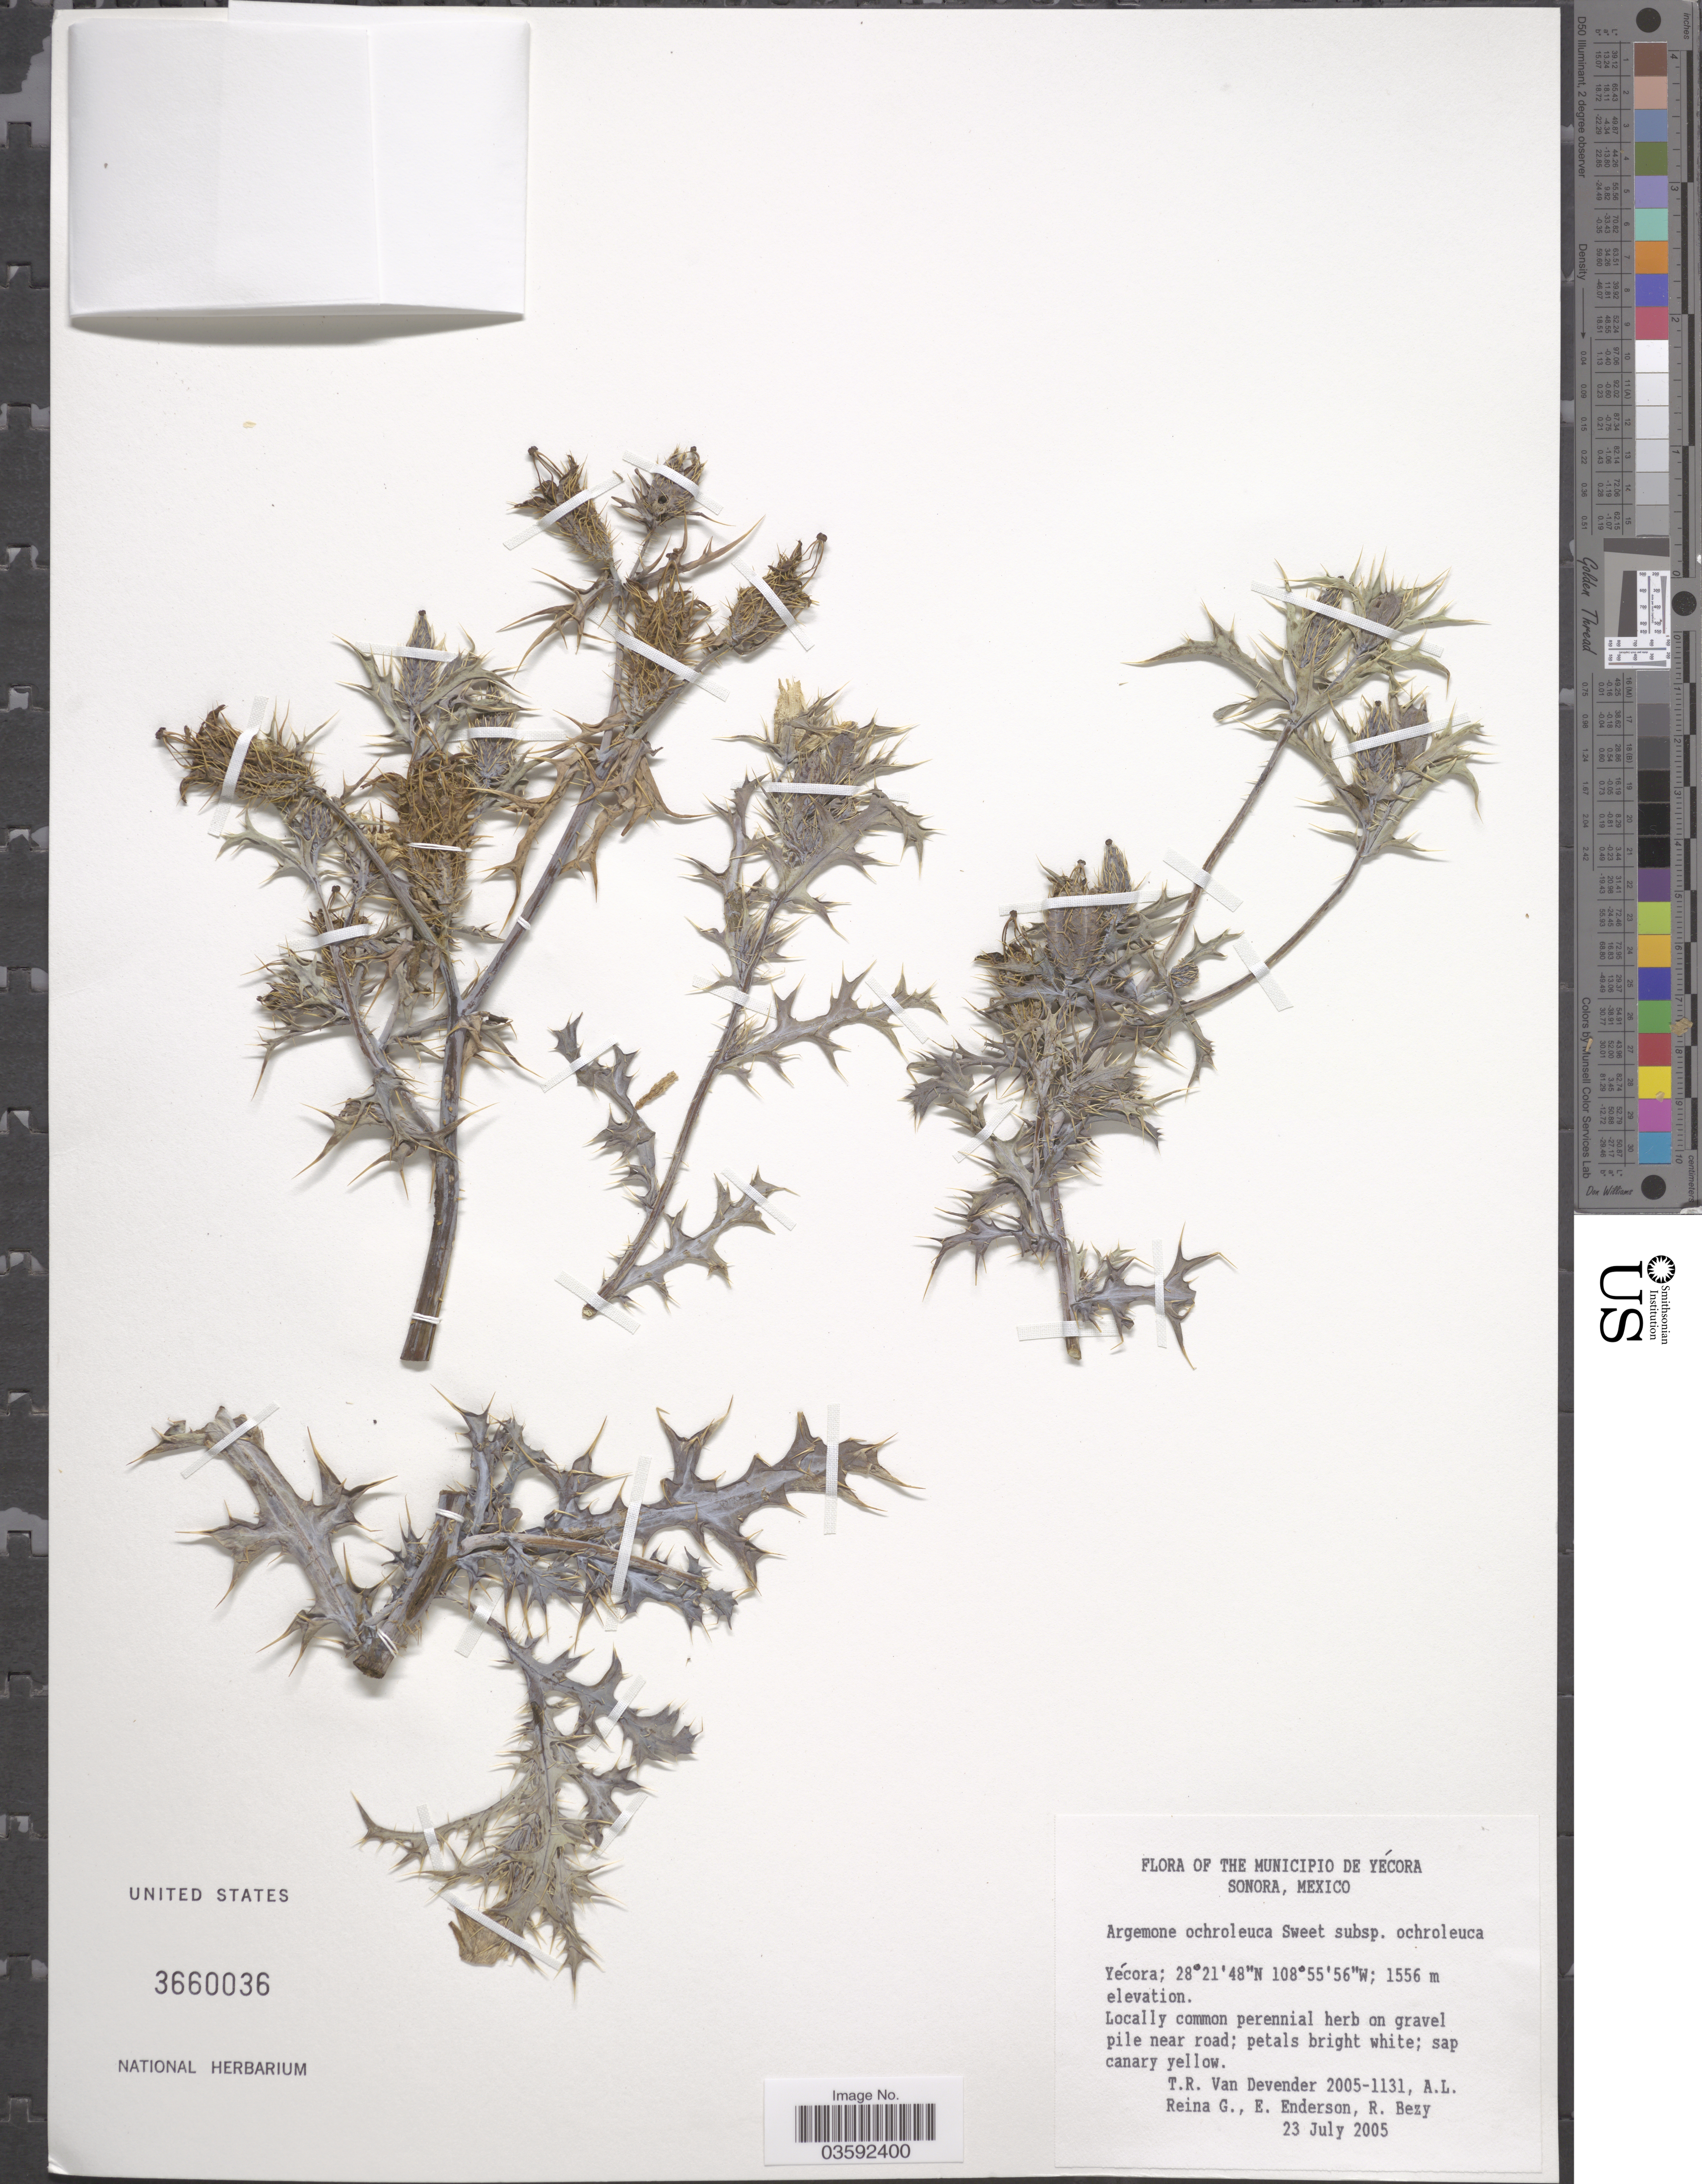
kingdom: Plantae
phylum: Tracheophyta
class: Magnoliopsida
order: Ranunculales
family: Papaveraceae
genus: Argemone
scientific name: Argemone ochroleuca subsp. ochroleuca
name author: Sweet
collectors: T. R. Van Devender, A. L. Reina G., E. Enderson & R. Bezy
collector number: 2005-1131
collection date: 2005-07-23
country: Mexico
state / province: Sonora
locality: The Municipio de Yécora. Yécora.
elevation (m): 1556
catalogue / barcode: US 3660036